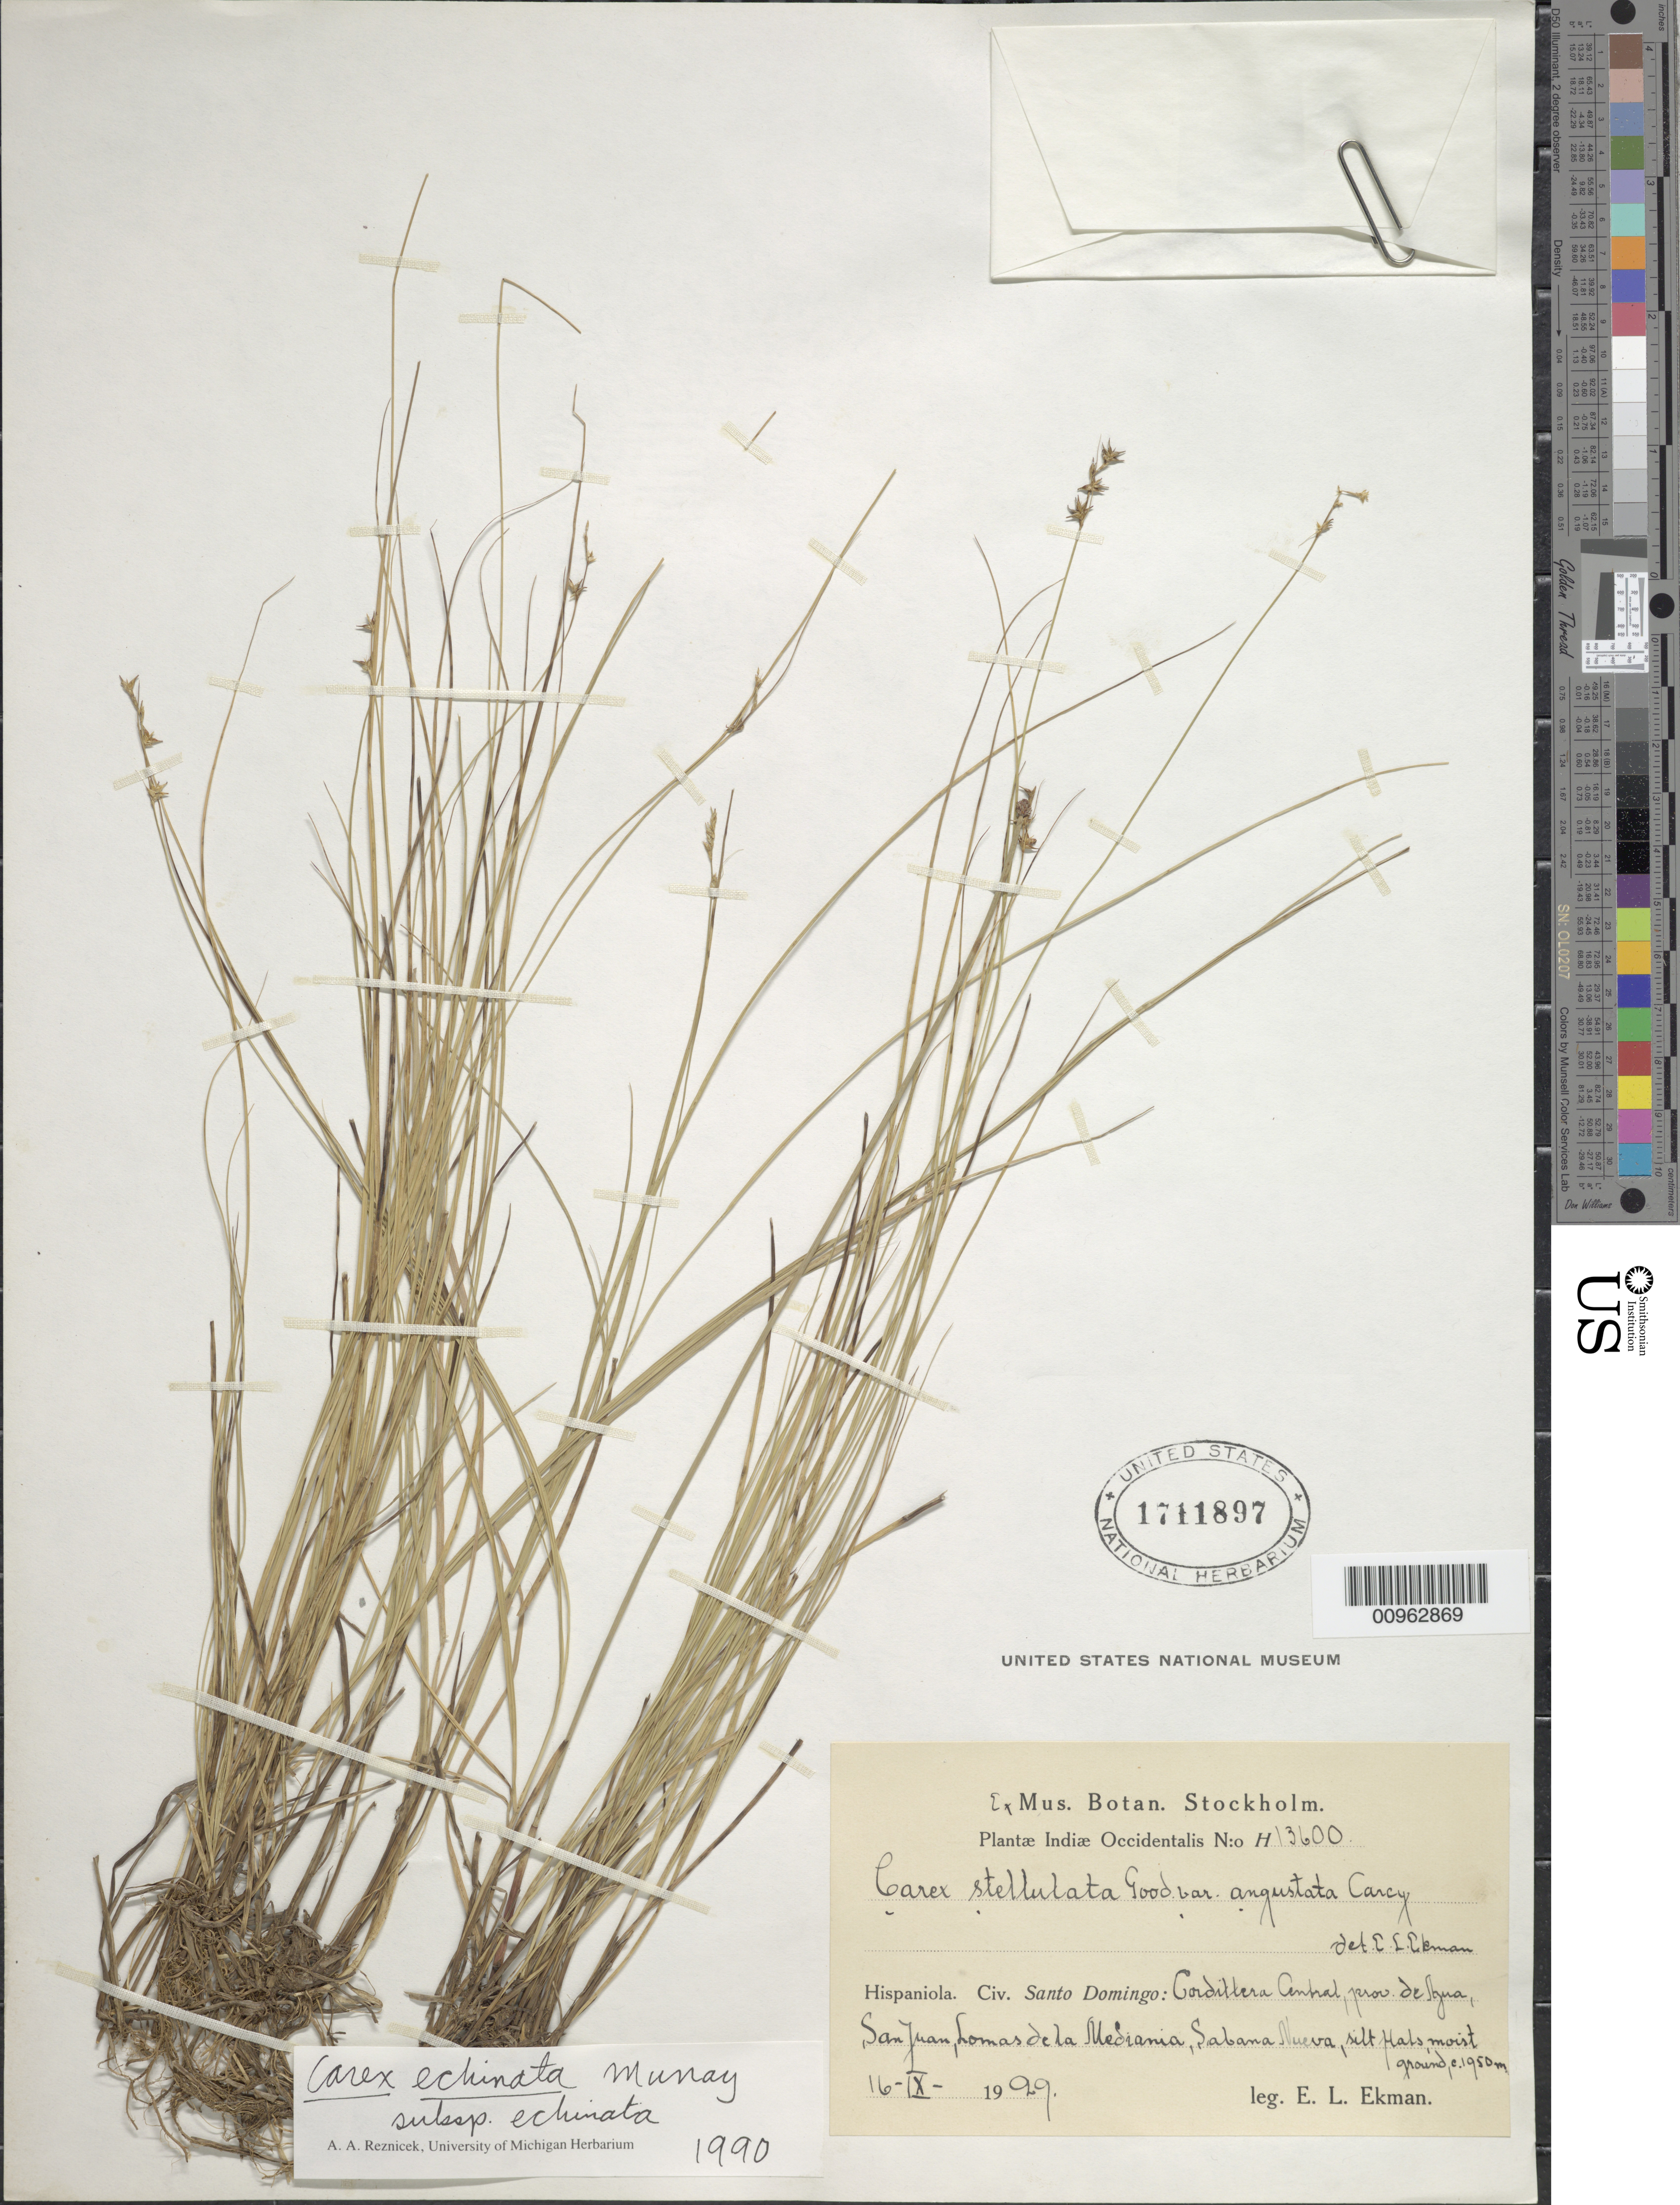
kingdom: Plantae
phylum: Tracheophyta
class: Liliopsida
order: Poales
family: Cyperaceae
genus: Carex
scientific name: Carex echinata subsp. echinata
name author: Murray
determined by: Reznicek, A. A.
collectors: E. L. Ekman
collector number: H 13600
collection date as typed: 16 Sep 1929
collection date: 1929-09-16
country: Dominican Republic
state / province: Azua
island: Hispaniola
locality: Cordillera Central, San Juan, Lomas de la Mediania, Sabana Nueva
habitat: Silt flats, moist ground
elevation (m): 1950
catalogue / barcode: US 1711897